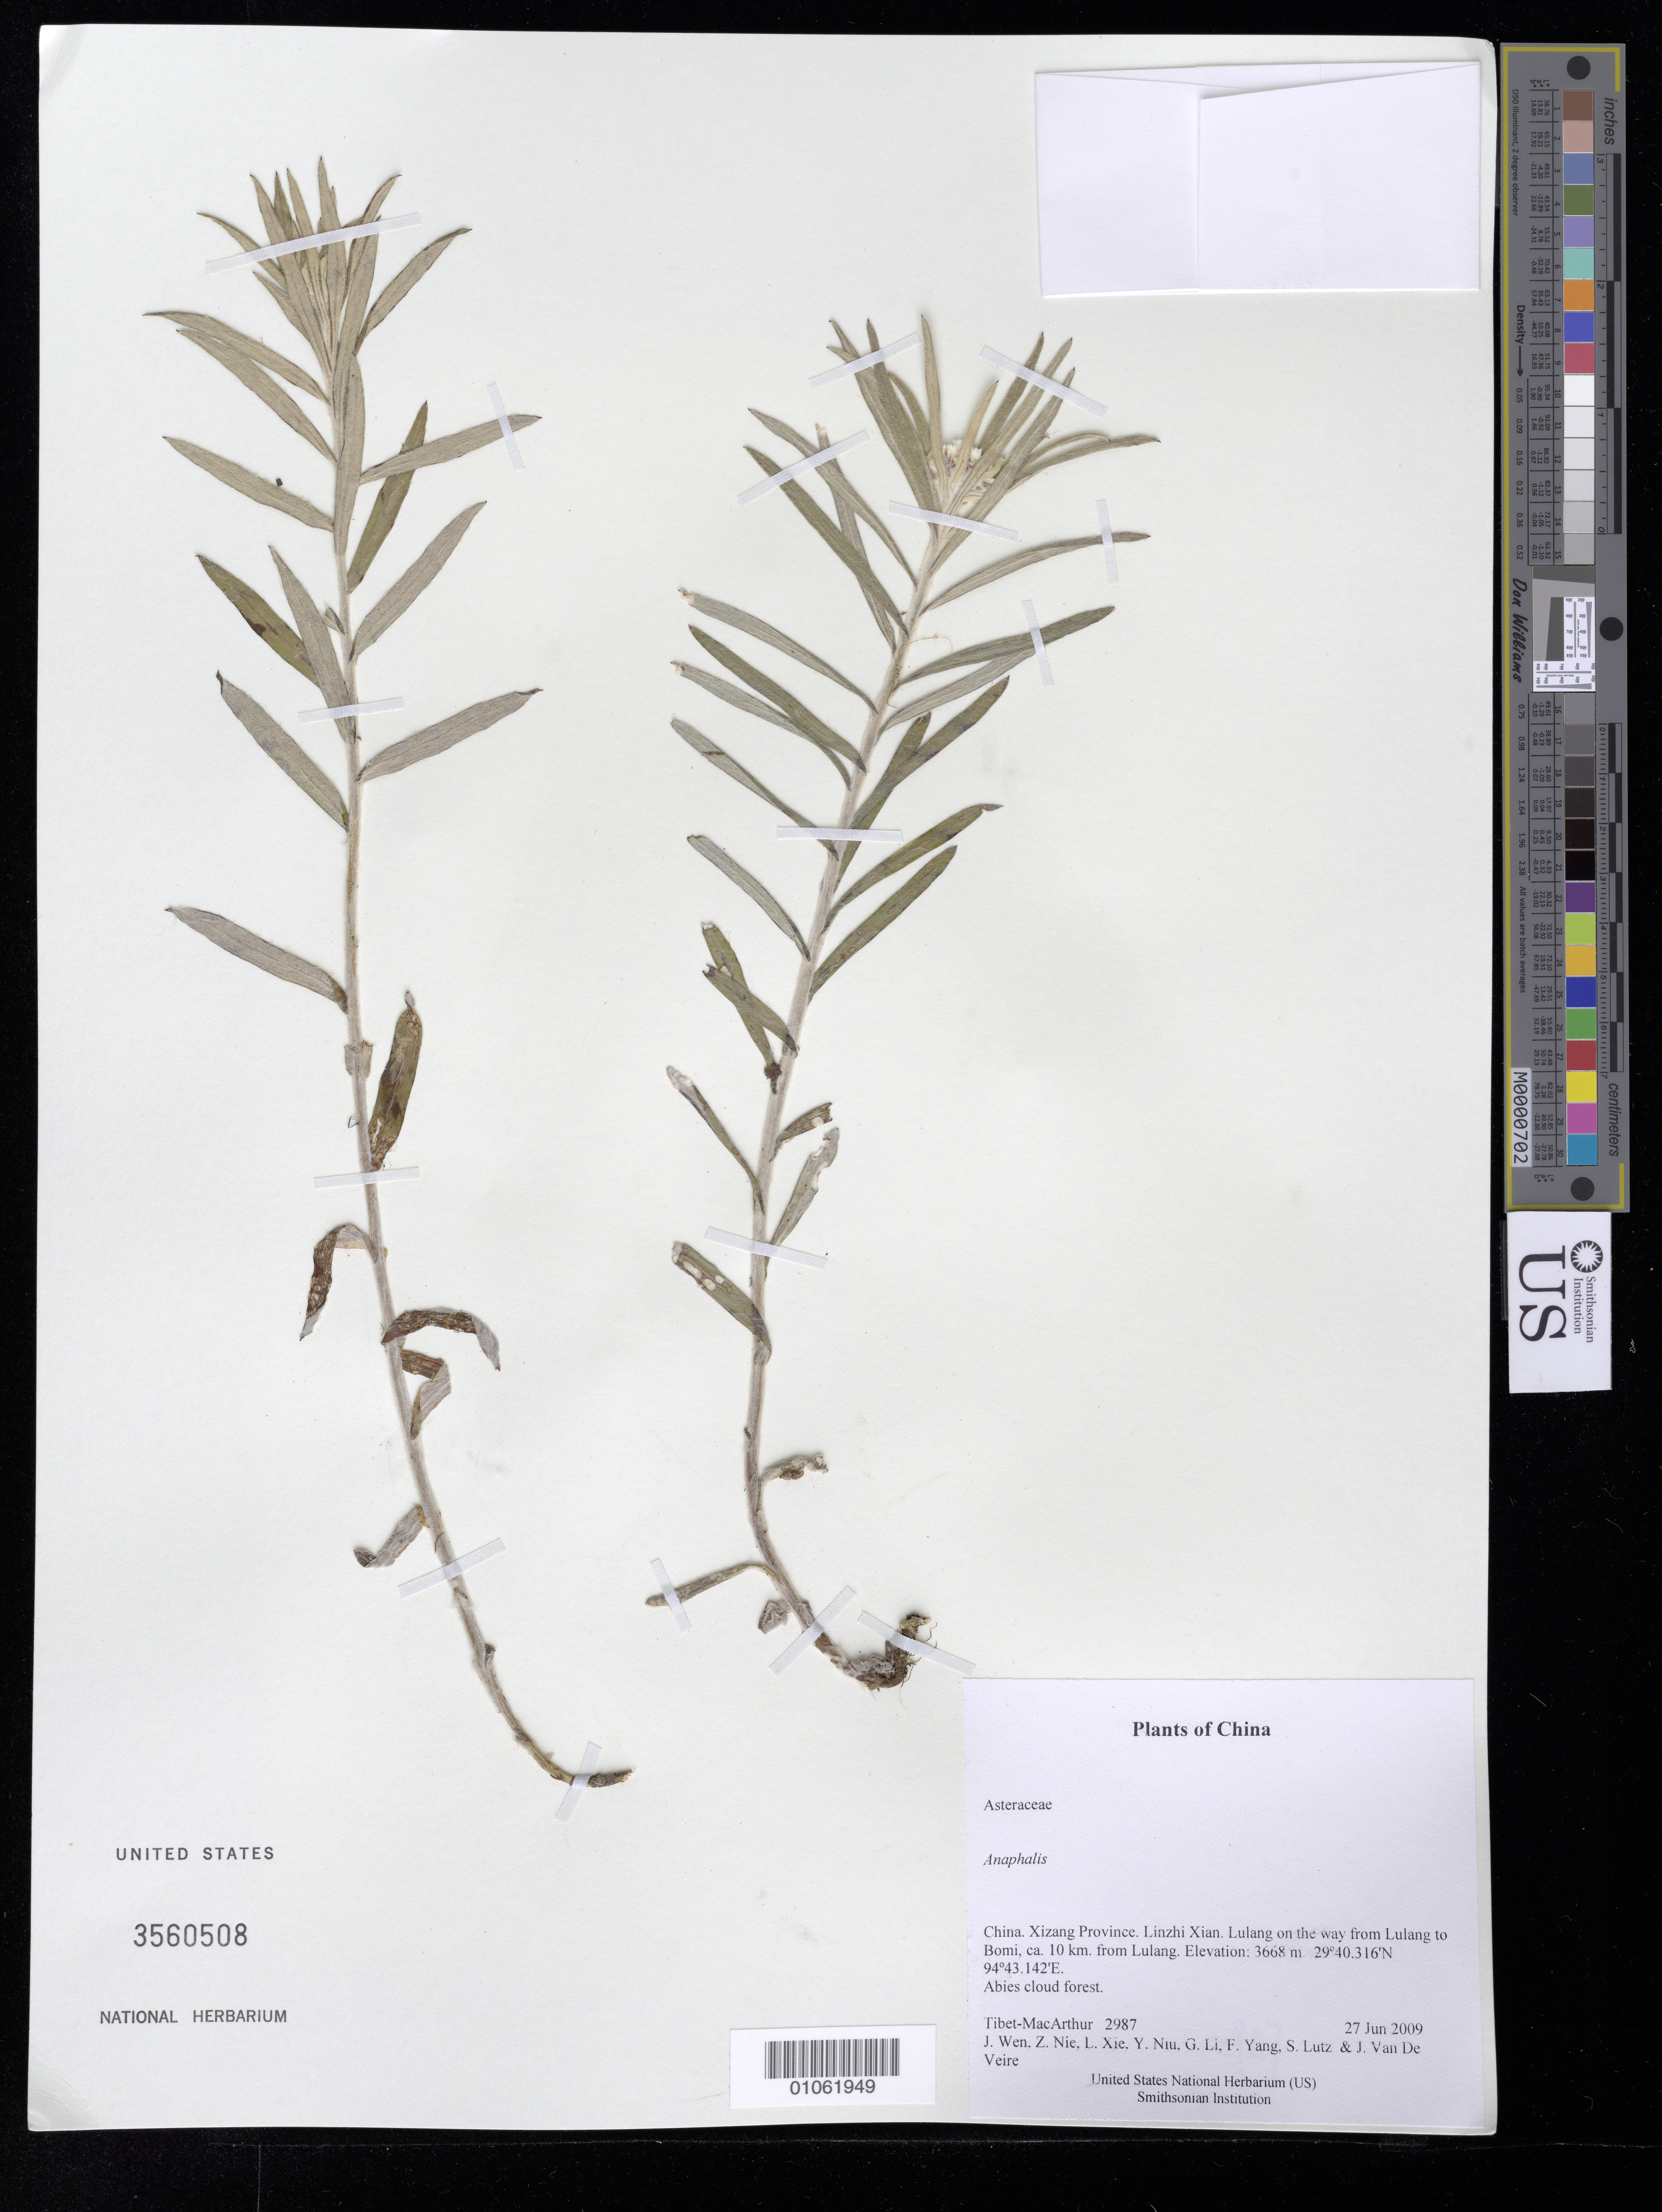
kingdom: Plantae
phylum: Tracheophyta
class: Magnoliopsida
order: Asterales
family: Asteraceae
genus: Anaphalis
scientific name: Anaphalis sp.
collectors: Tibet-MacArthur, J. Wen, Z. Nie, L. Xie, Y. Niu, G. Li, F. Yang, S. Lutz & J. Van De Veire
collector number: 2987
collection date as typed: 27 Jun 2009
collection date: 2009-06-27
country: China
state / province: Xizang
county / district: Linzhi Xian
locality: Lulang on the way from Lulang to Bomi, ca. 10 km. from Lulang.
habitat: Abies cloud forest.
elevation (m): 3668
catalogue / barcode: US 3560508